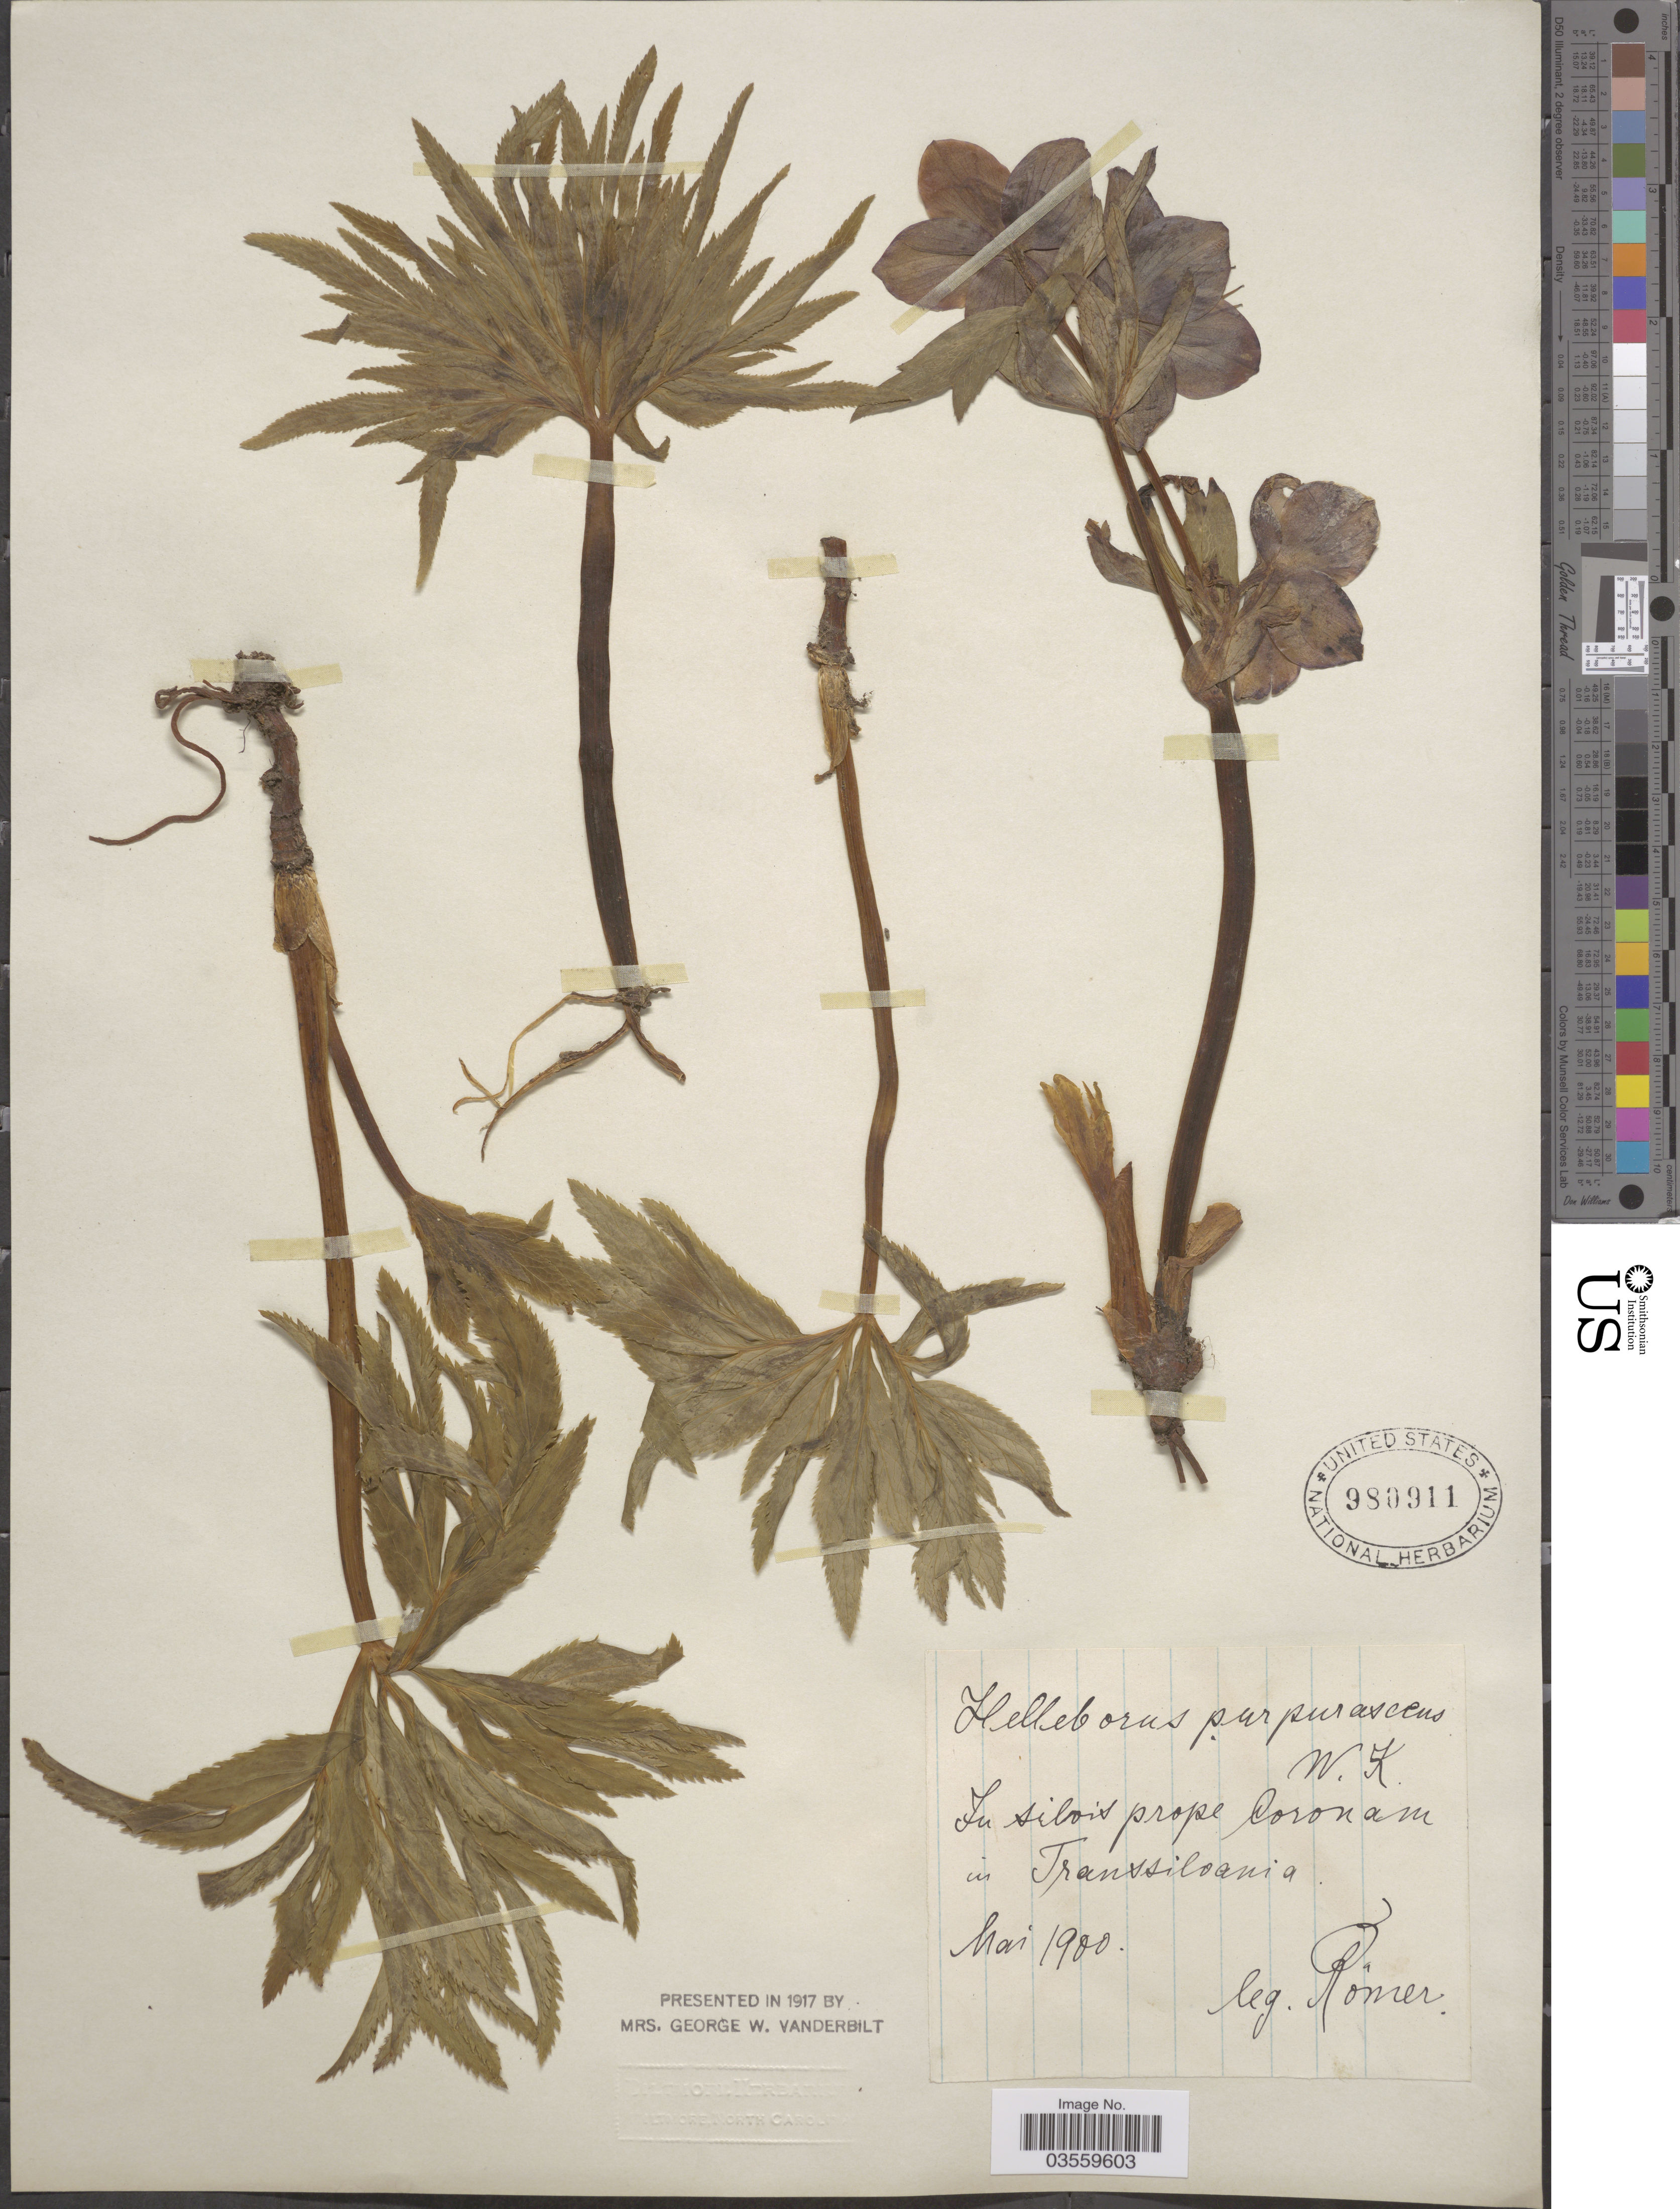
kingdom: Plantae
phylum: Tracheophyta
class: Magnoliopsida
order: Ranunculales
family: Ranunculaceae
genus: Helleborus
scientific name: Helleborus purpurascens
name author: Waldst. & Kit.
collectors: -. Romer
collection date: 1900-05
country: Romania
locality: In silvis prope Coronam in Transsilvania.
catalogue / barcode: US 980911